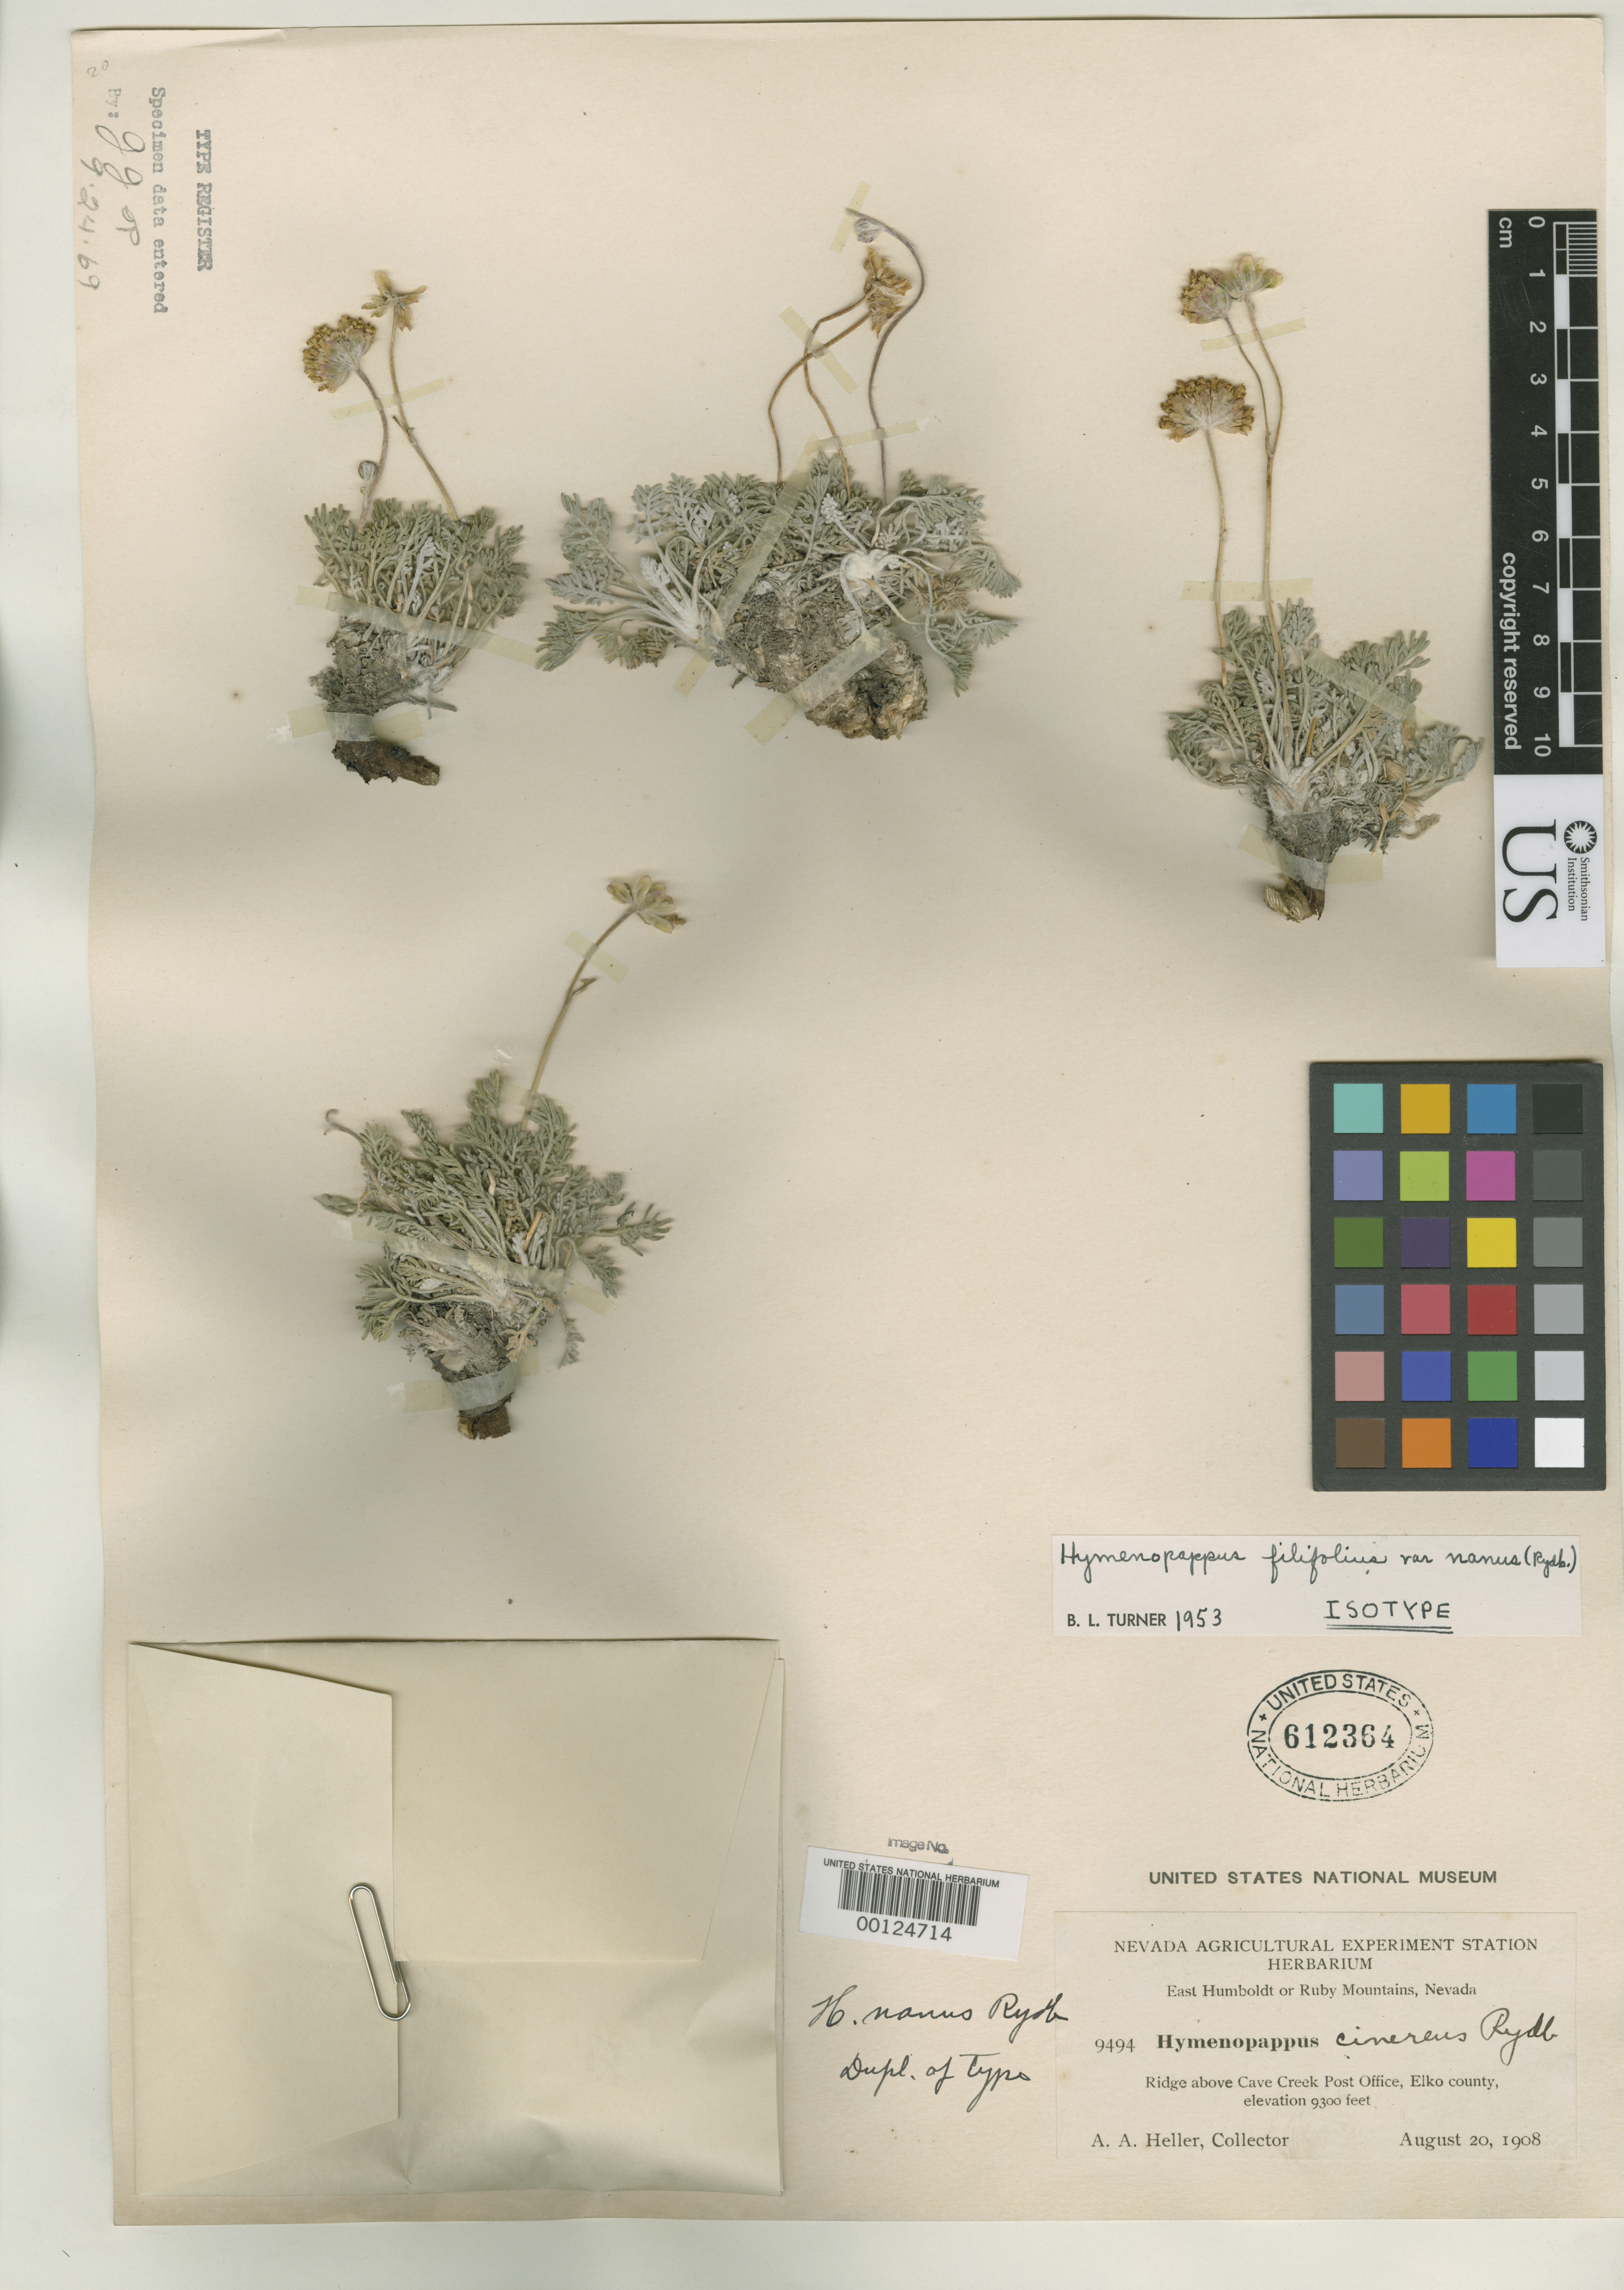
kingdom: Plantae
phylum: Tracheophyta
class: Magnoliopsida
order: Asterales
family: Asteraceae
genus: Hymenopappus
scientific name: Hymenopappus nanus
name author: Rydb.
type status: Isotype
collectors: A. A. Heller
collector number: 9494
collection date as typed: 20 Aug 1908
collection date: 1908-08-20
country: United States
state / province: Nevada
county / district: Elko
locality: Cave Creek Post Office.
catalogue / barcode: US 612364